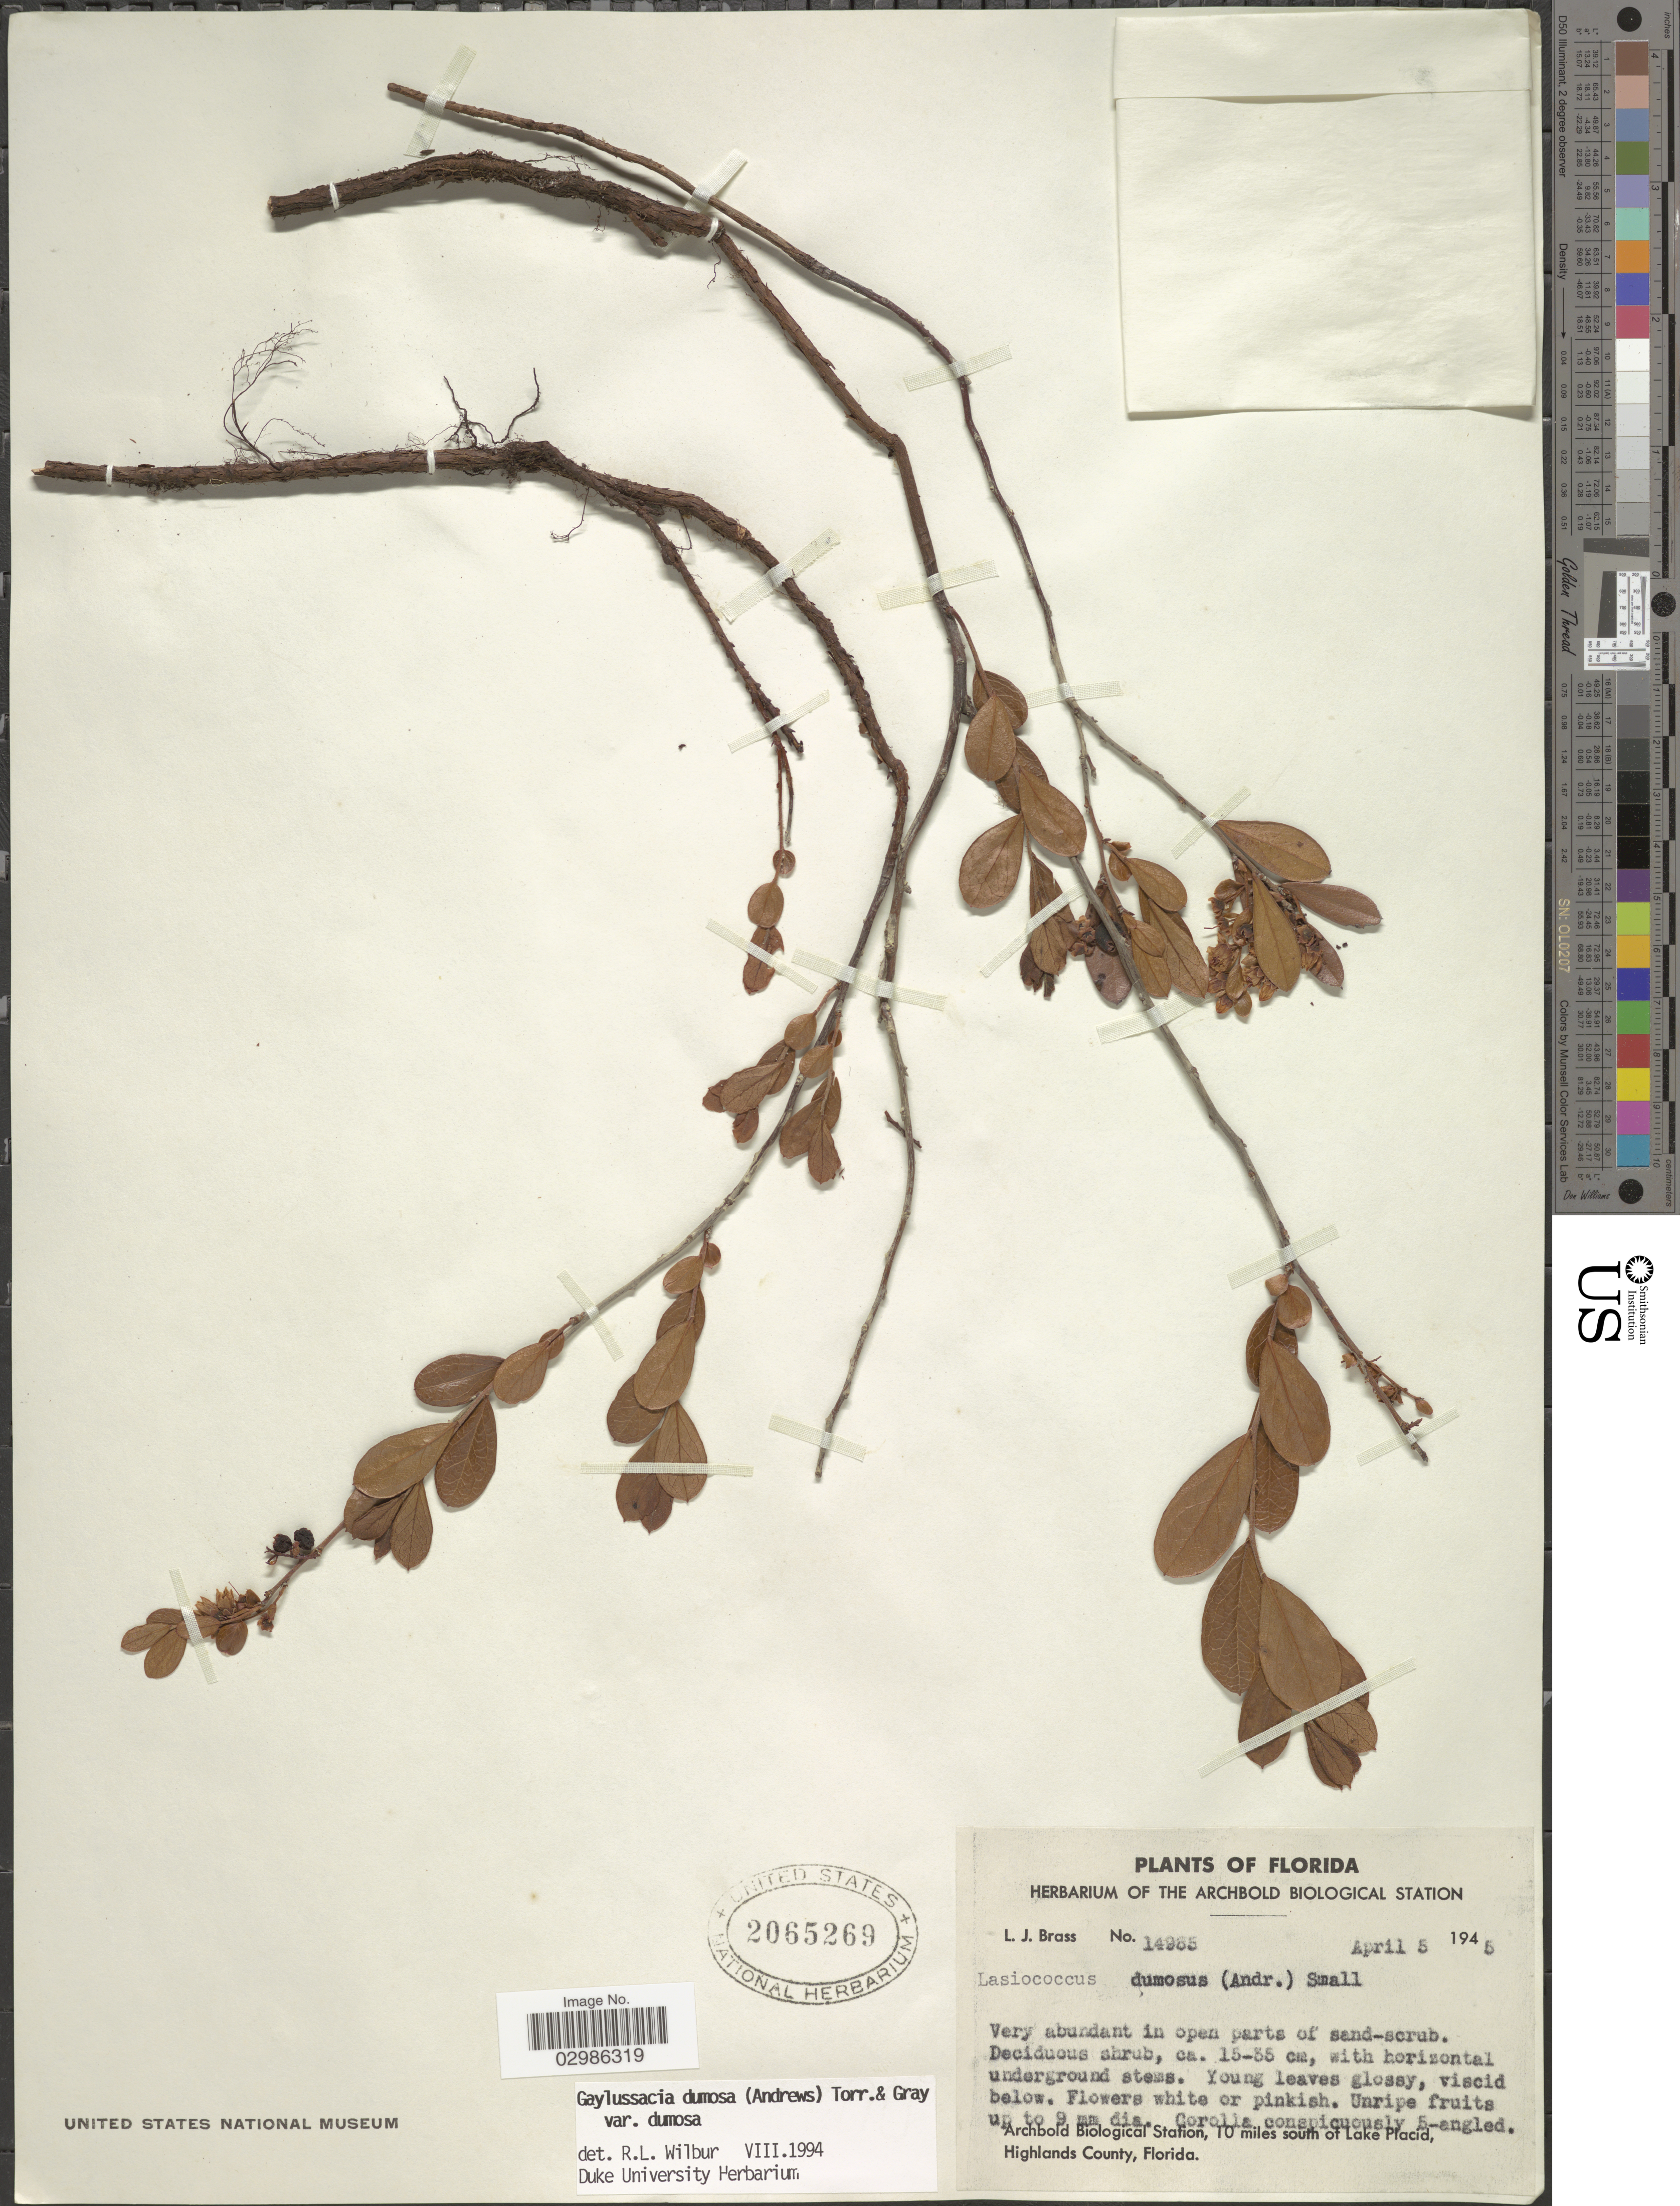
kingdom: Plantae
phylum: Tracheophyta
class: Magnoliopsida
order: Ericales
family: Ericaceae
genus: Gaylussacia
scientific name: Gaylussacia dumosa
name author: (Andrews) Torr. & A. Gray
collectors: L. J. Brass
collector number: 14985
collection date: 1945-04-05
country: United States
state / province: Florida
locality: Archbold Biological Station, 10 miles south of Lake Placid, Highlands County.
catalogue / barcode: US 2065269